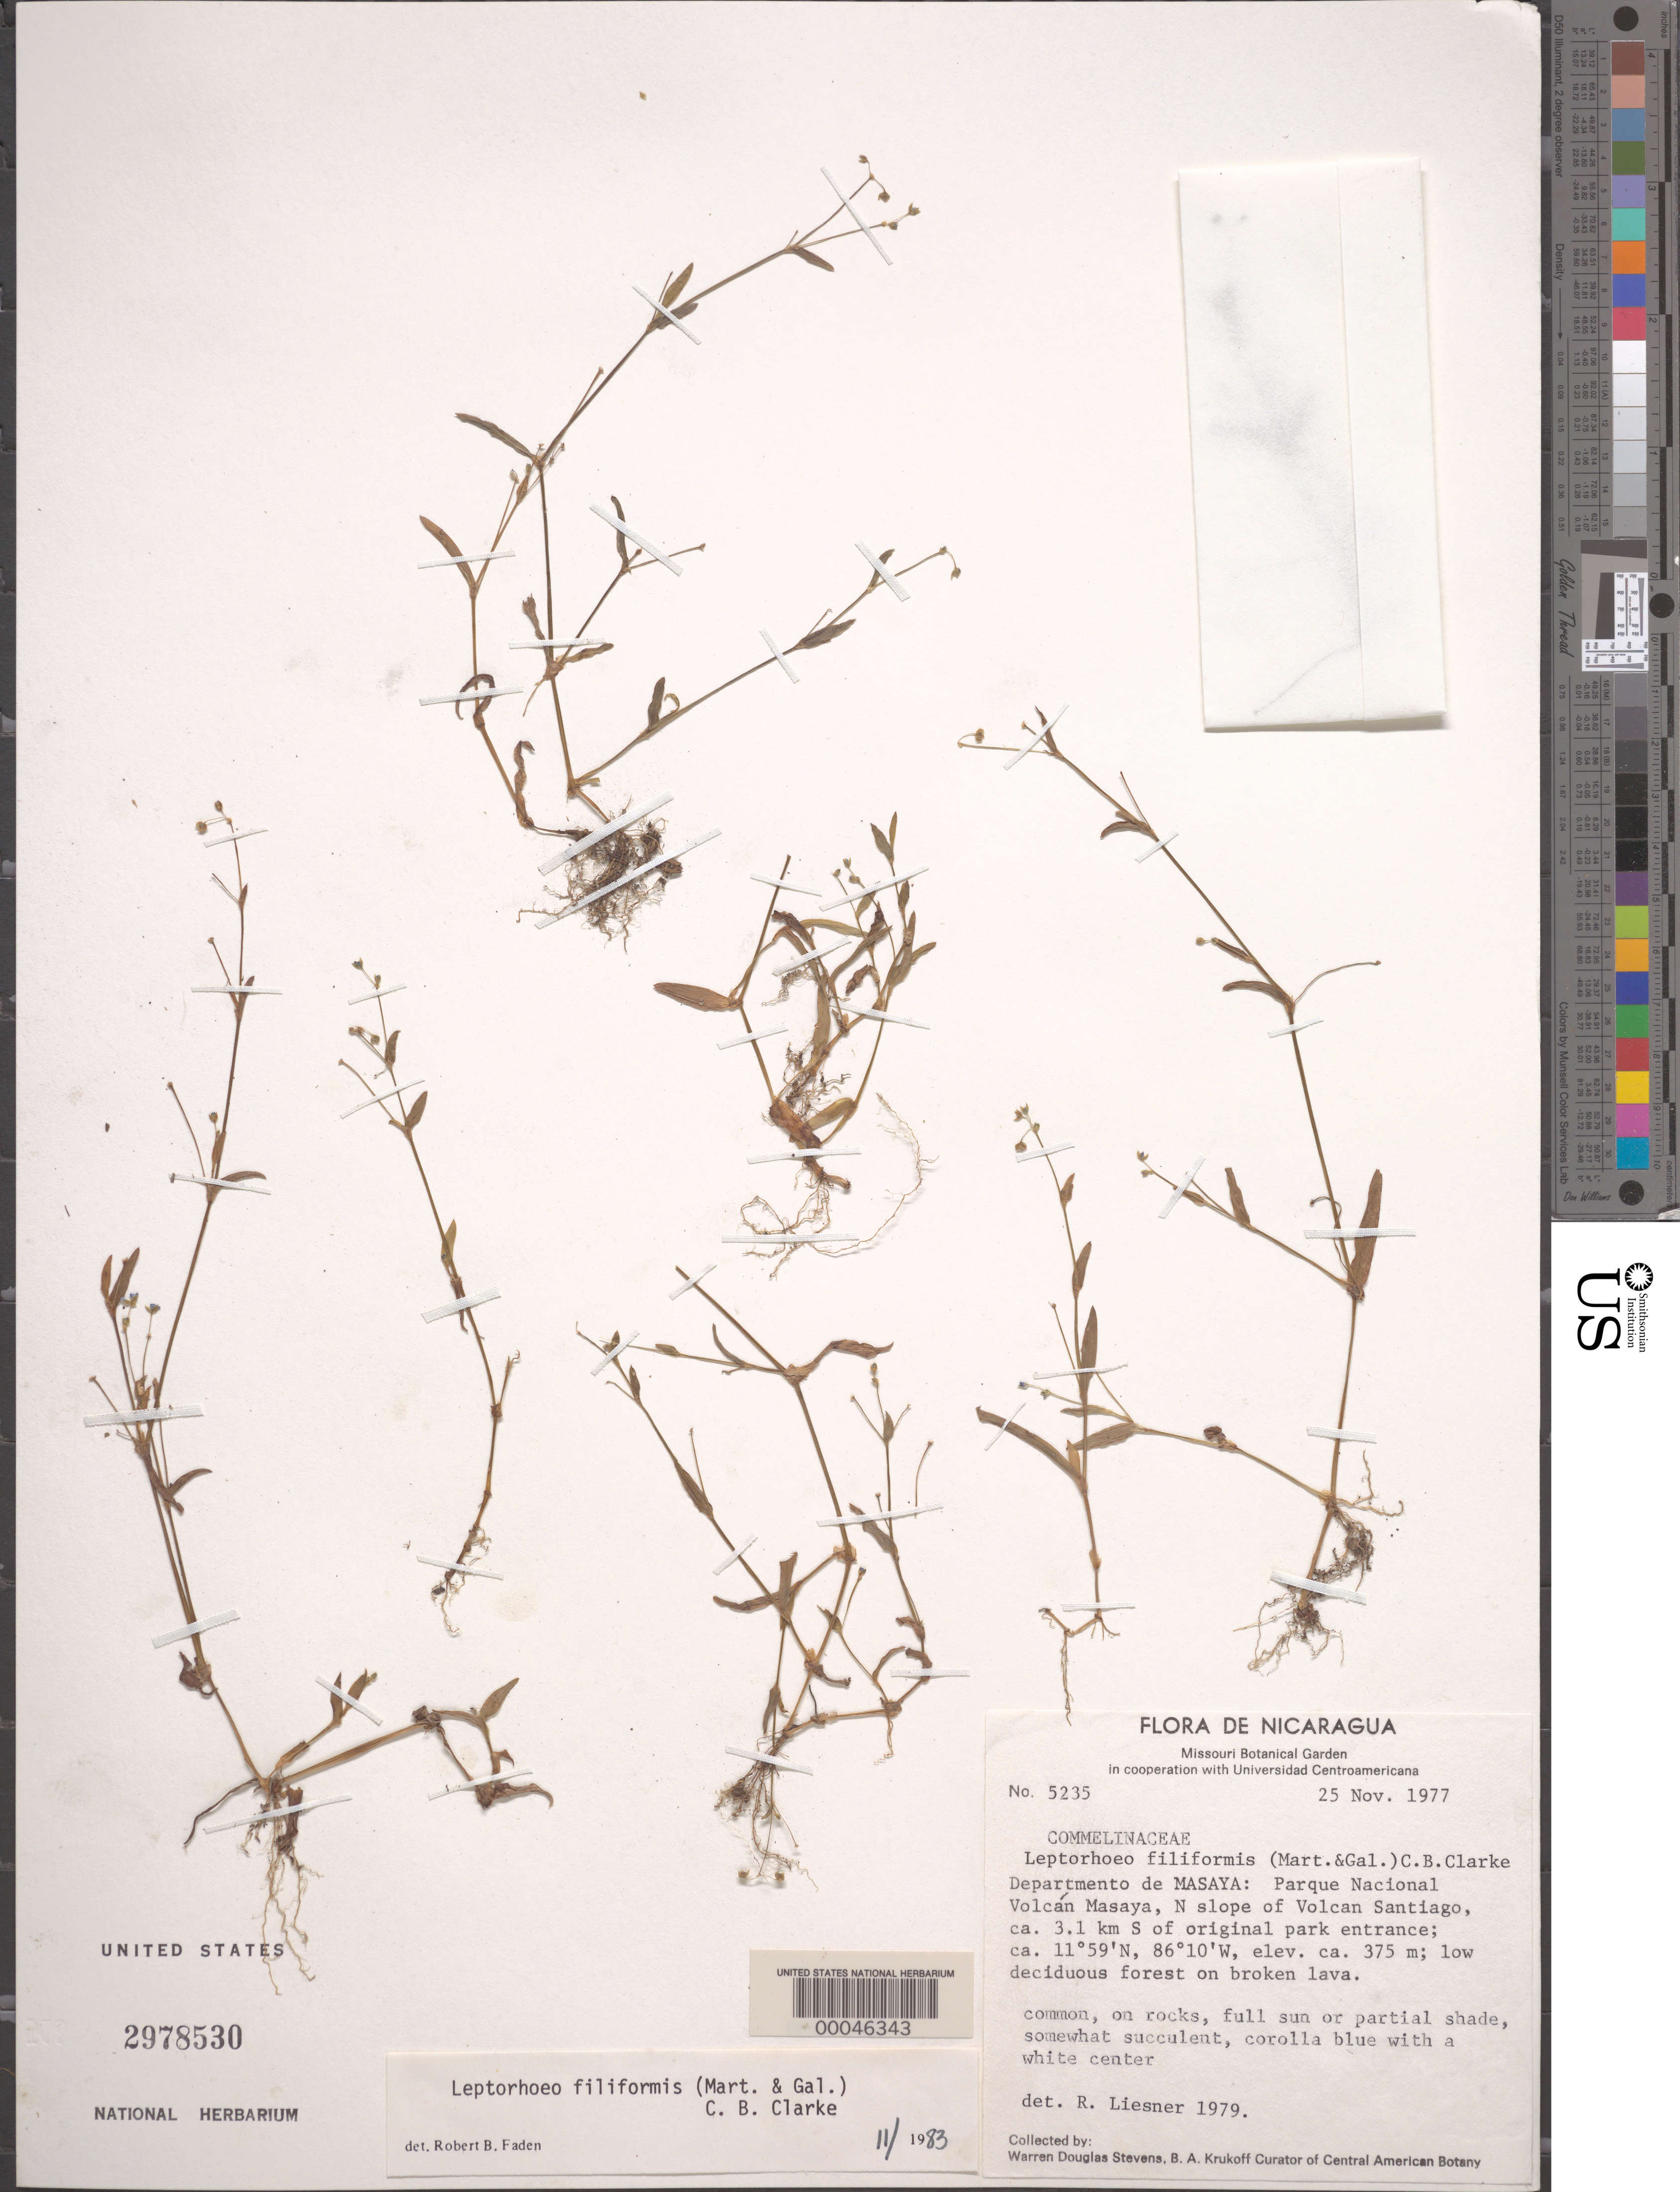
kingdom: Plantae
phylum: Tracheophyta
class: Liliopsida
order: Commelinales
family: Commelinaceae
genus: Callisia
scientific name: Callisia filiformis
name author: (M. Martens & Galeotti) D.R. Hunt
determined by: Faden, Robert B., (US), Smithsonian Institution - National Museum of Natural History (UNITED STATES)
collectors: D. Stevens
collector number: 5235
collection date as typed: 25 Nov 1977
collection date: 1977-11-25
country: Nicaragua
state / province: Masaya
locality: Parque nacional volcan masaya, n slope of volcan santiago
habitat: Sunny area, broken lava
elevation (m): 375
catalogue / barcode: US 2978530